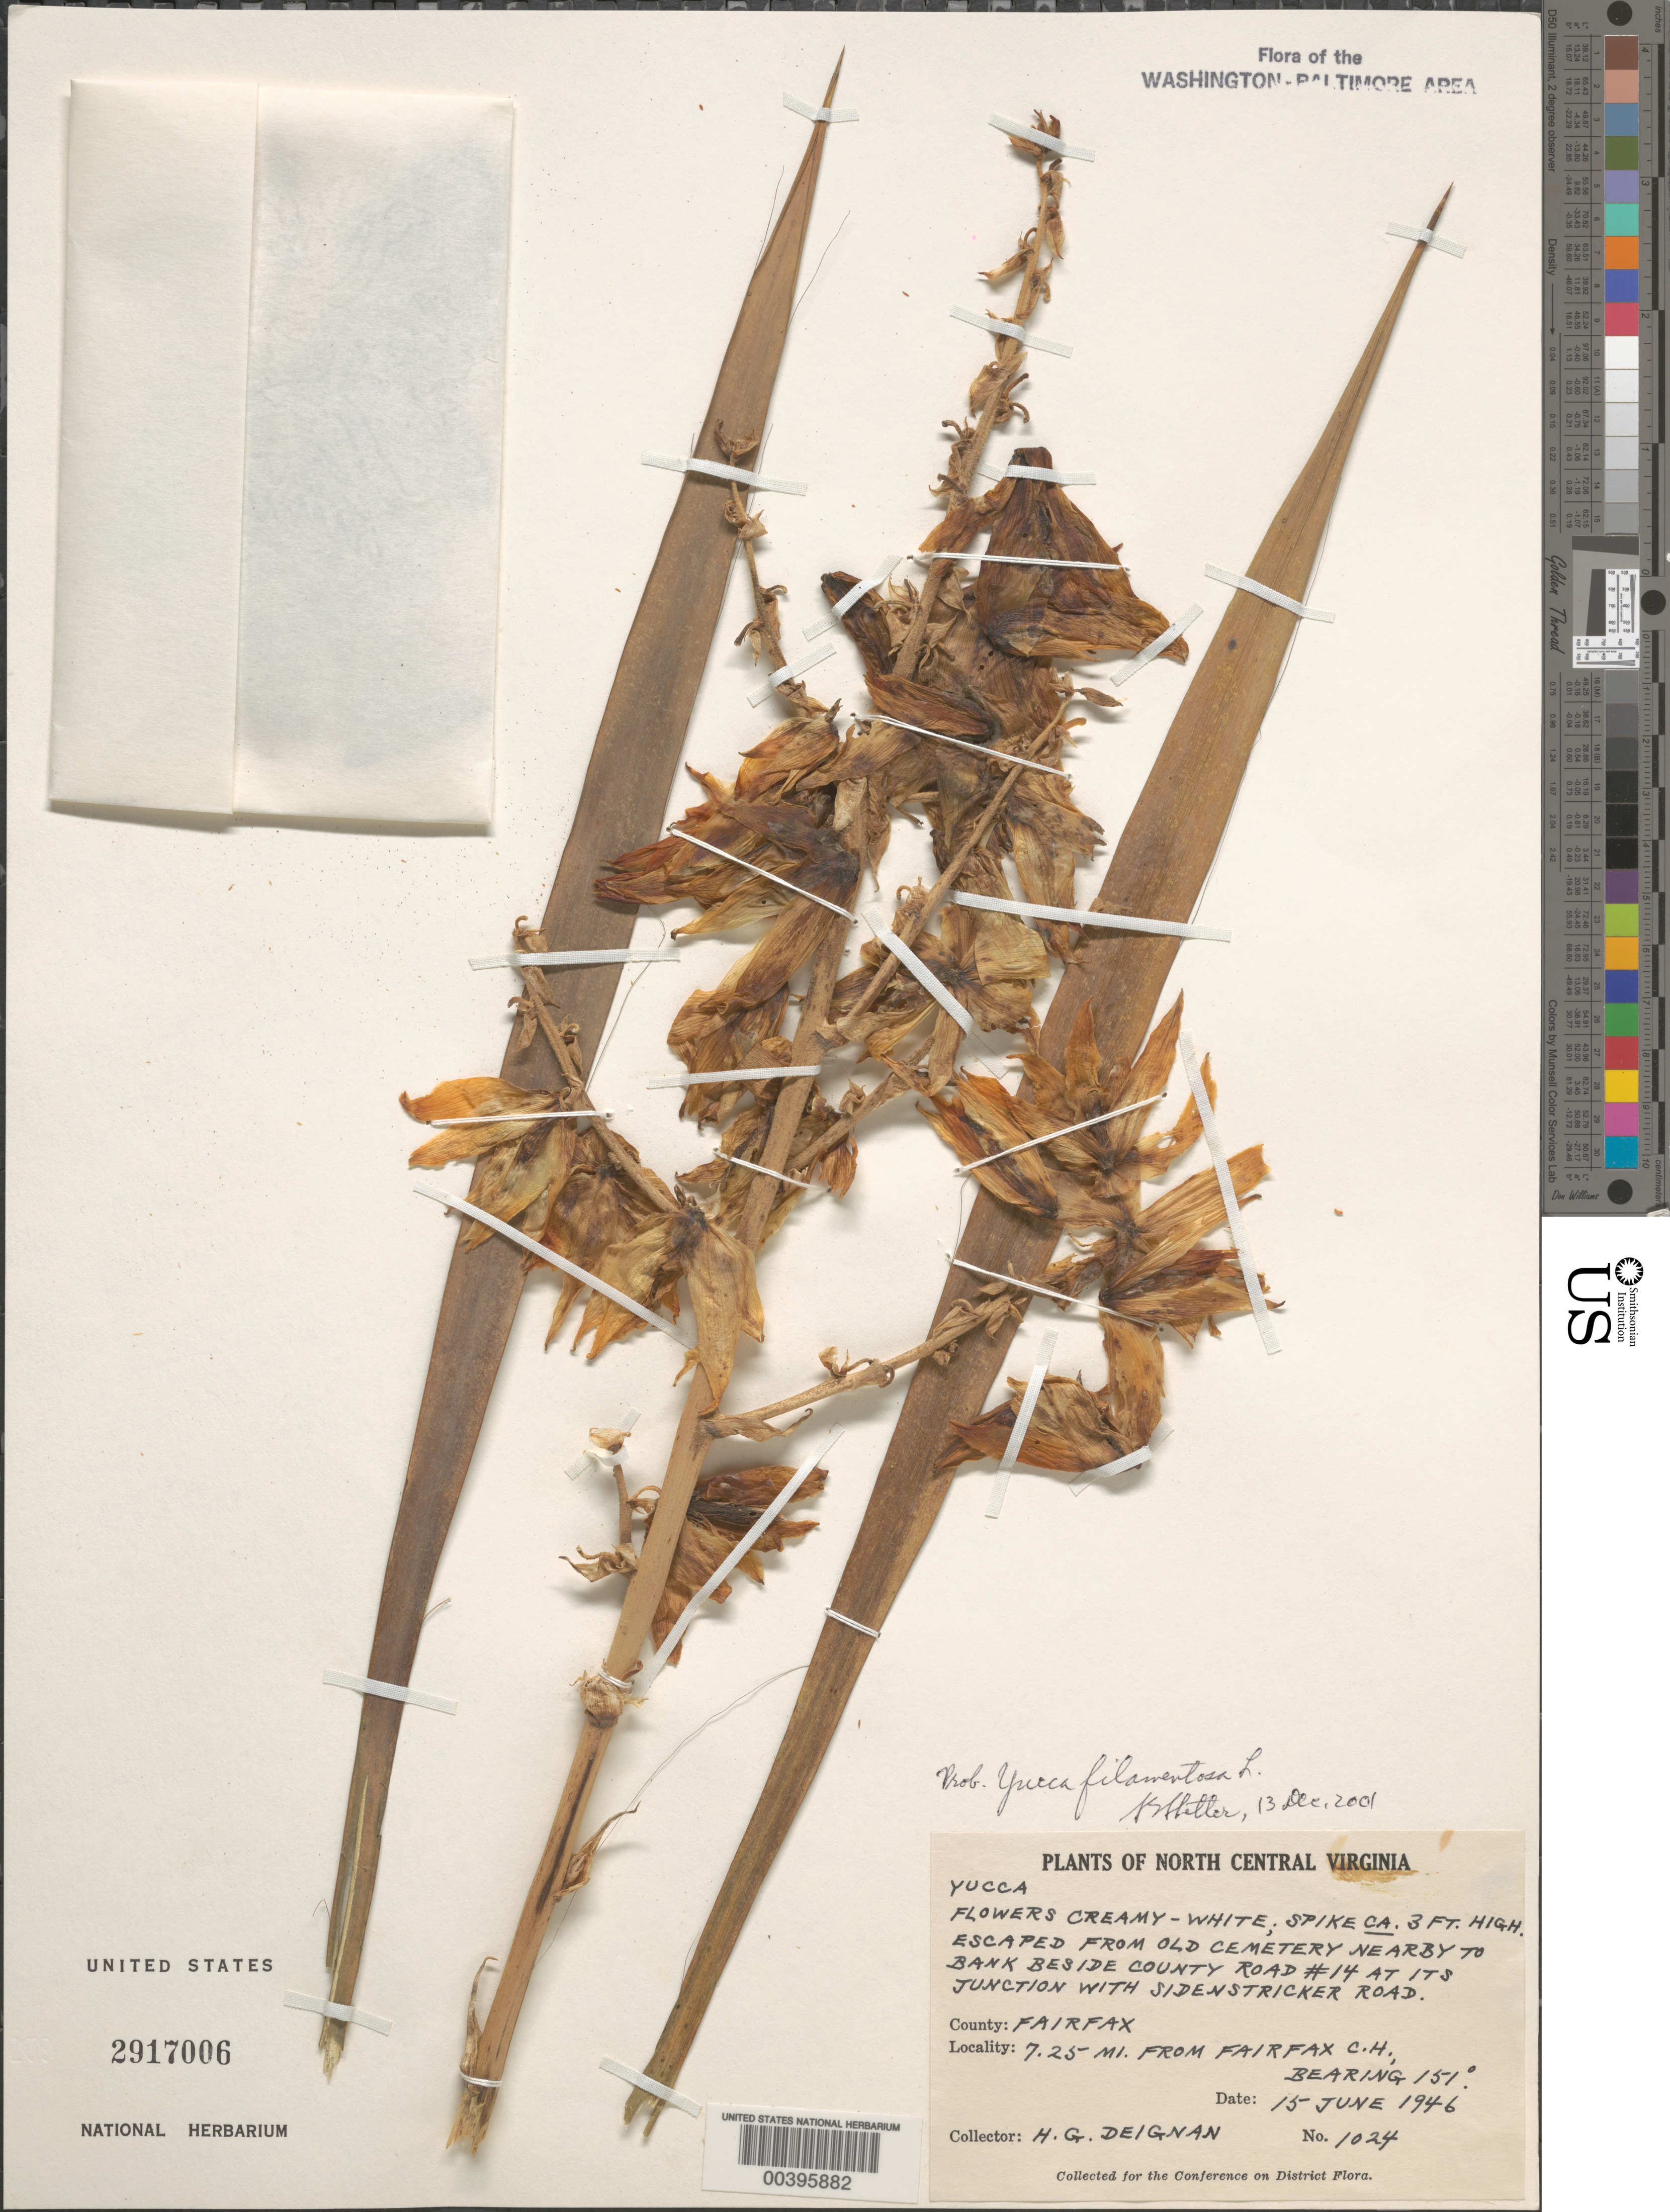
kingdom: Plantae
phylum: Tracheophyta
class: Liliopsida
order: Asparagales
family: Asparagaceae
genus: Yucca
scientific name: Yucca filamentosa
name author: L.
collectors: H. Deignan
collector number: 1024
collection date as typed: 15 Jun 1946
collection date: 1946-06-15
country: United States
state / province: Virginia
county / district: Fairfax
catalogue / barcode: US 2917006